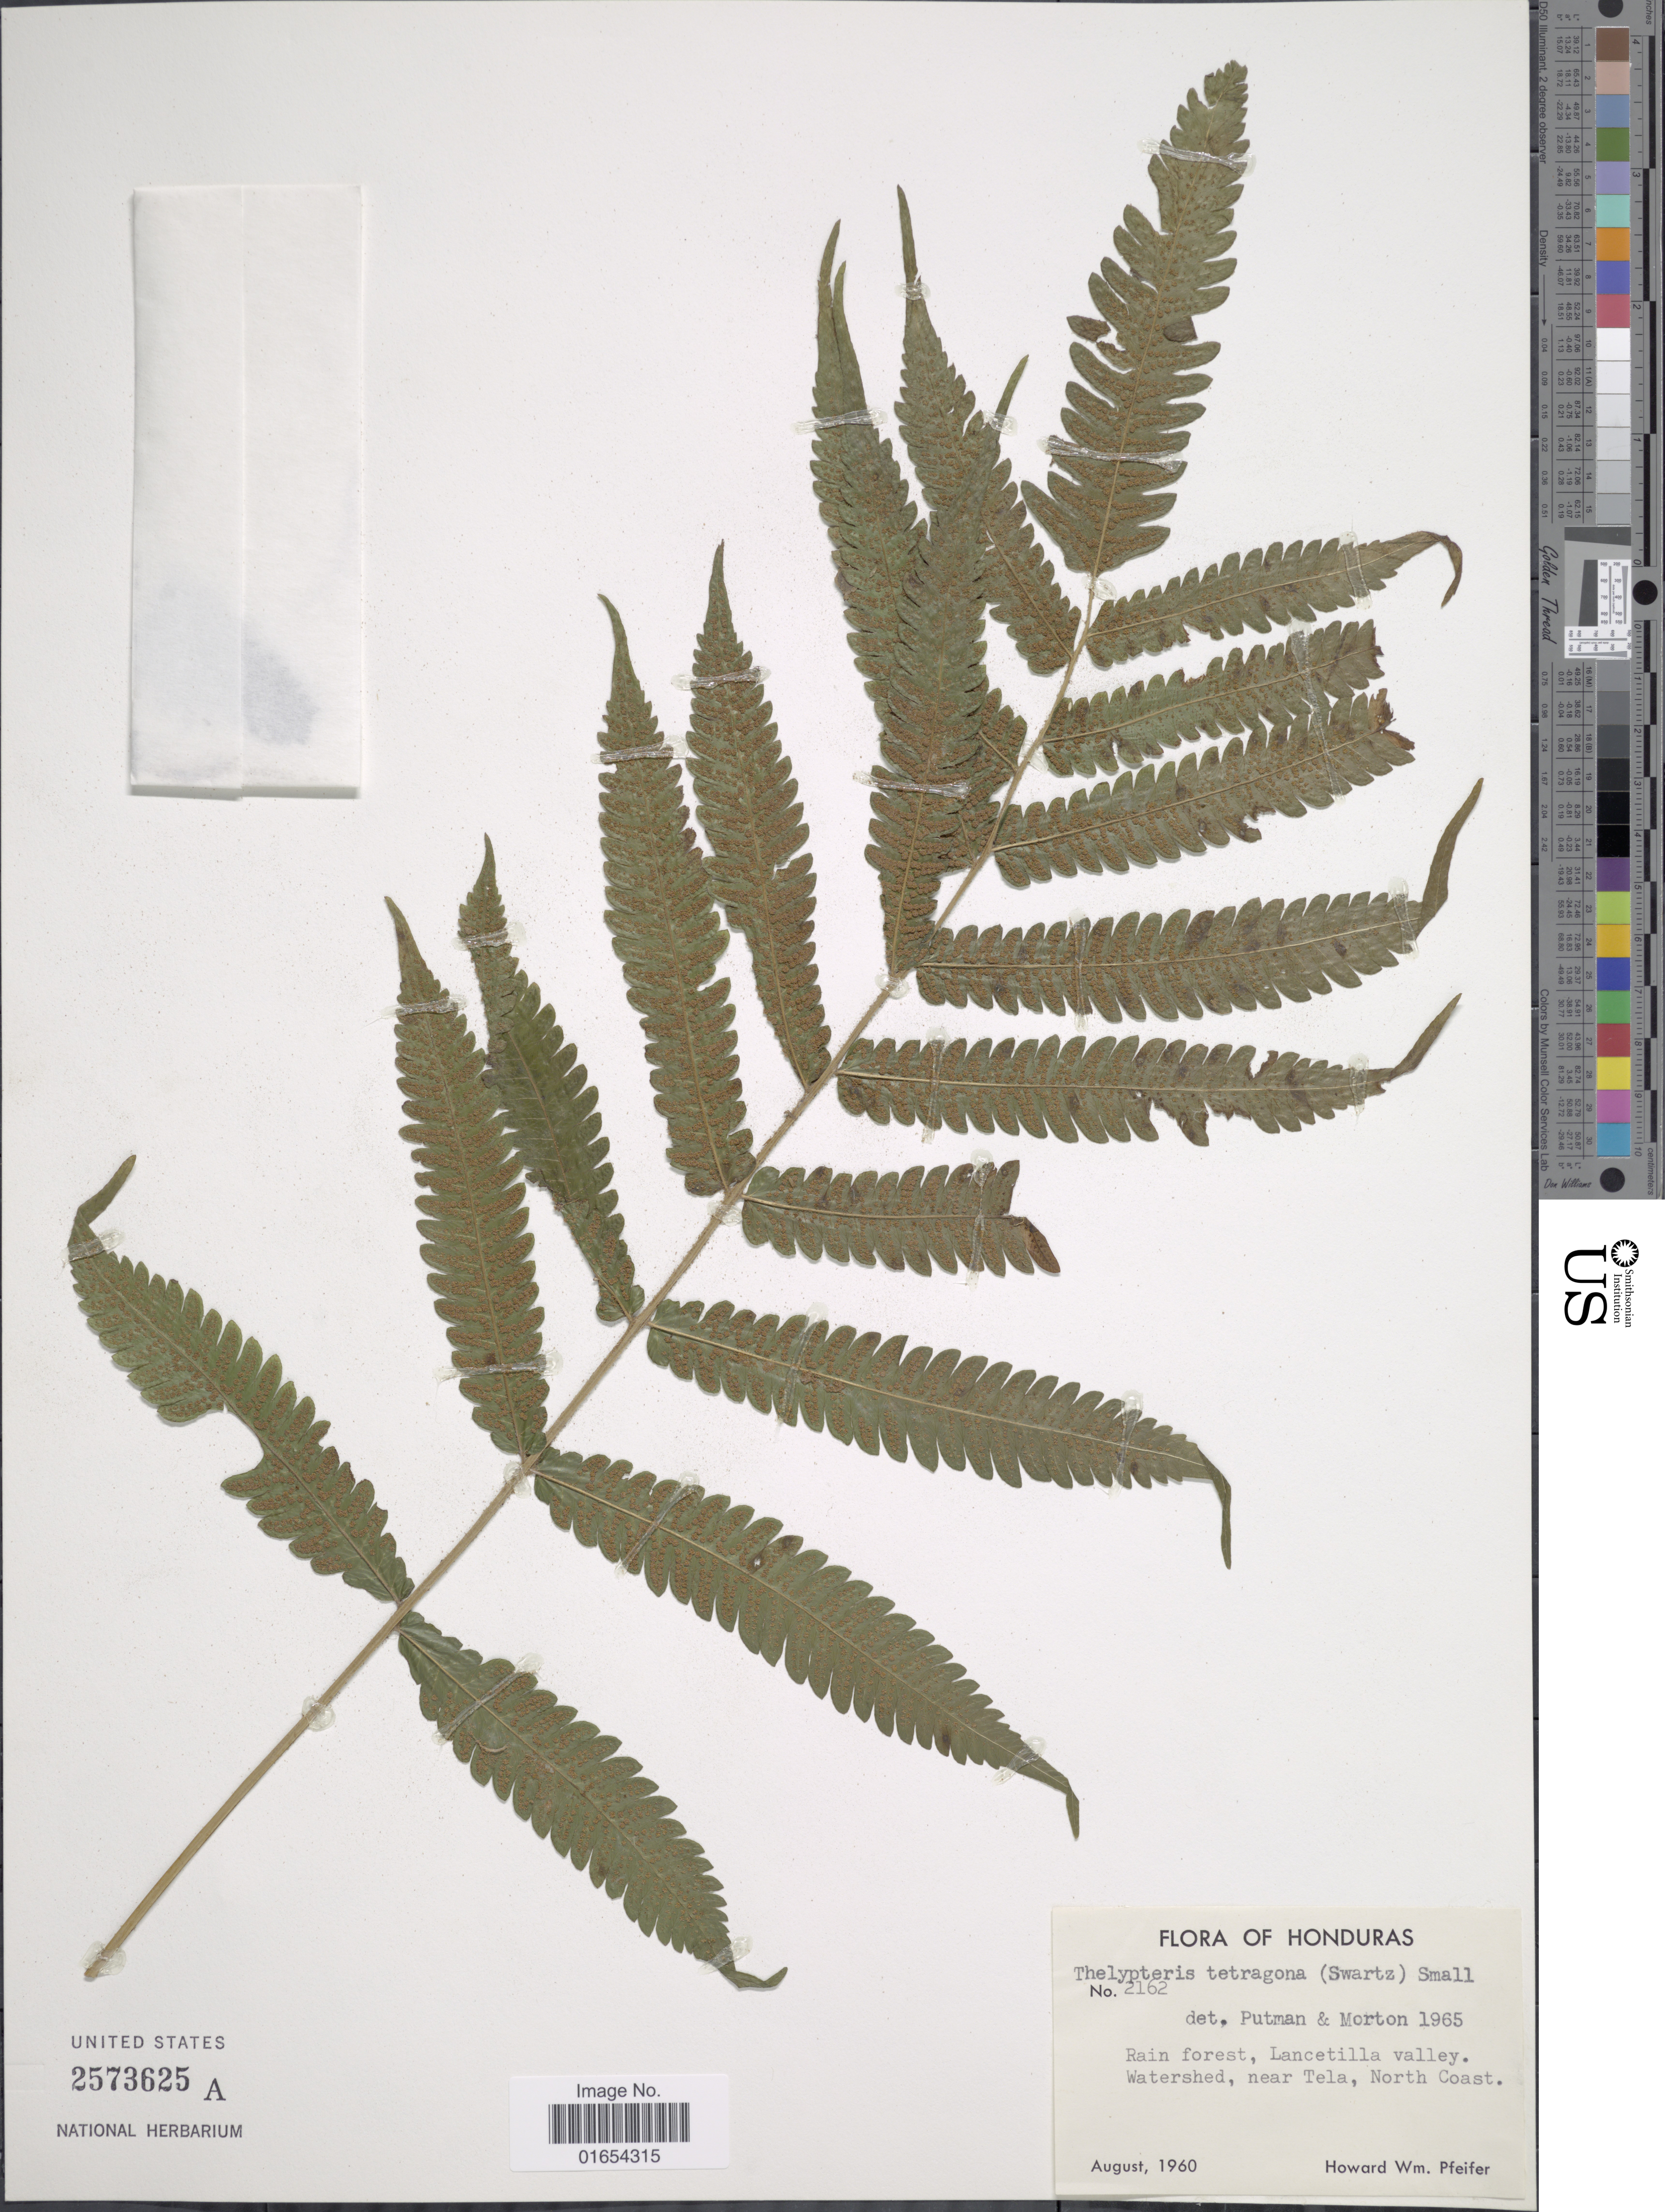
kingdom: Plantae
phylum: Tracheophyta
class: Polypodiopsida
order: Polypodiales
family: Thelypteridaceae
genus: Goniopteris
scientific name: Goniopteris tetragona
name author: (C. Presl) Sw.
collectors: H. W. Pfeifer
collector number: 2162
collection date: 1960-08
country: Honduras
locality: Rain forest, Lancetilla valley, watershed, near Tela, North Coast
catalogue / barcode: US 2573625A